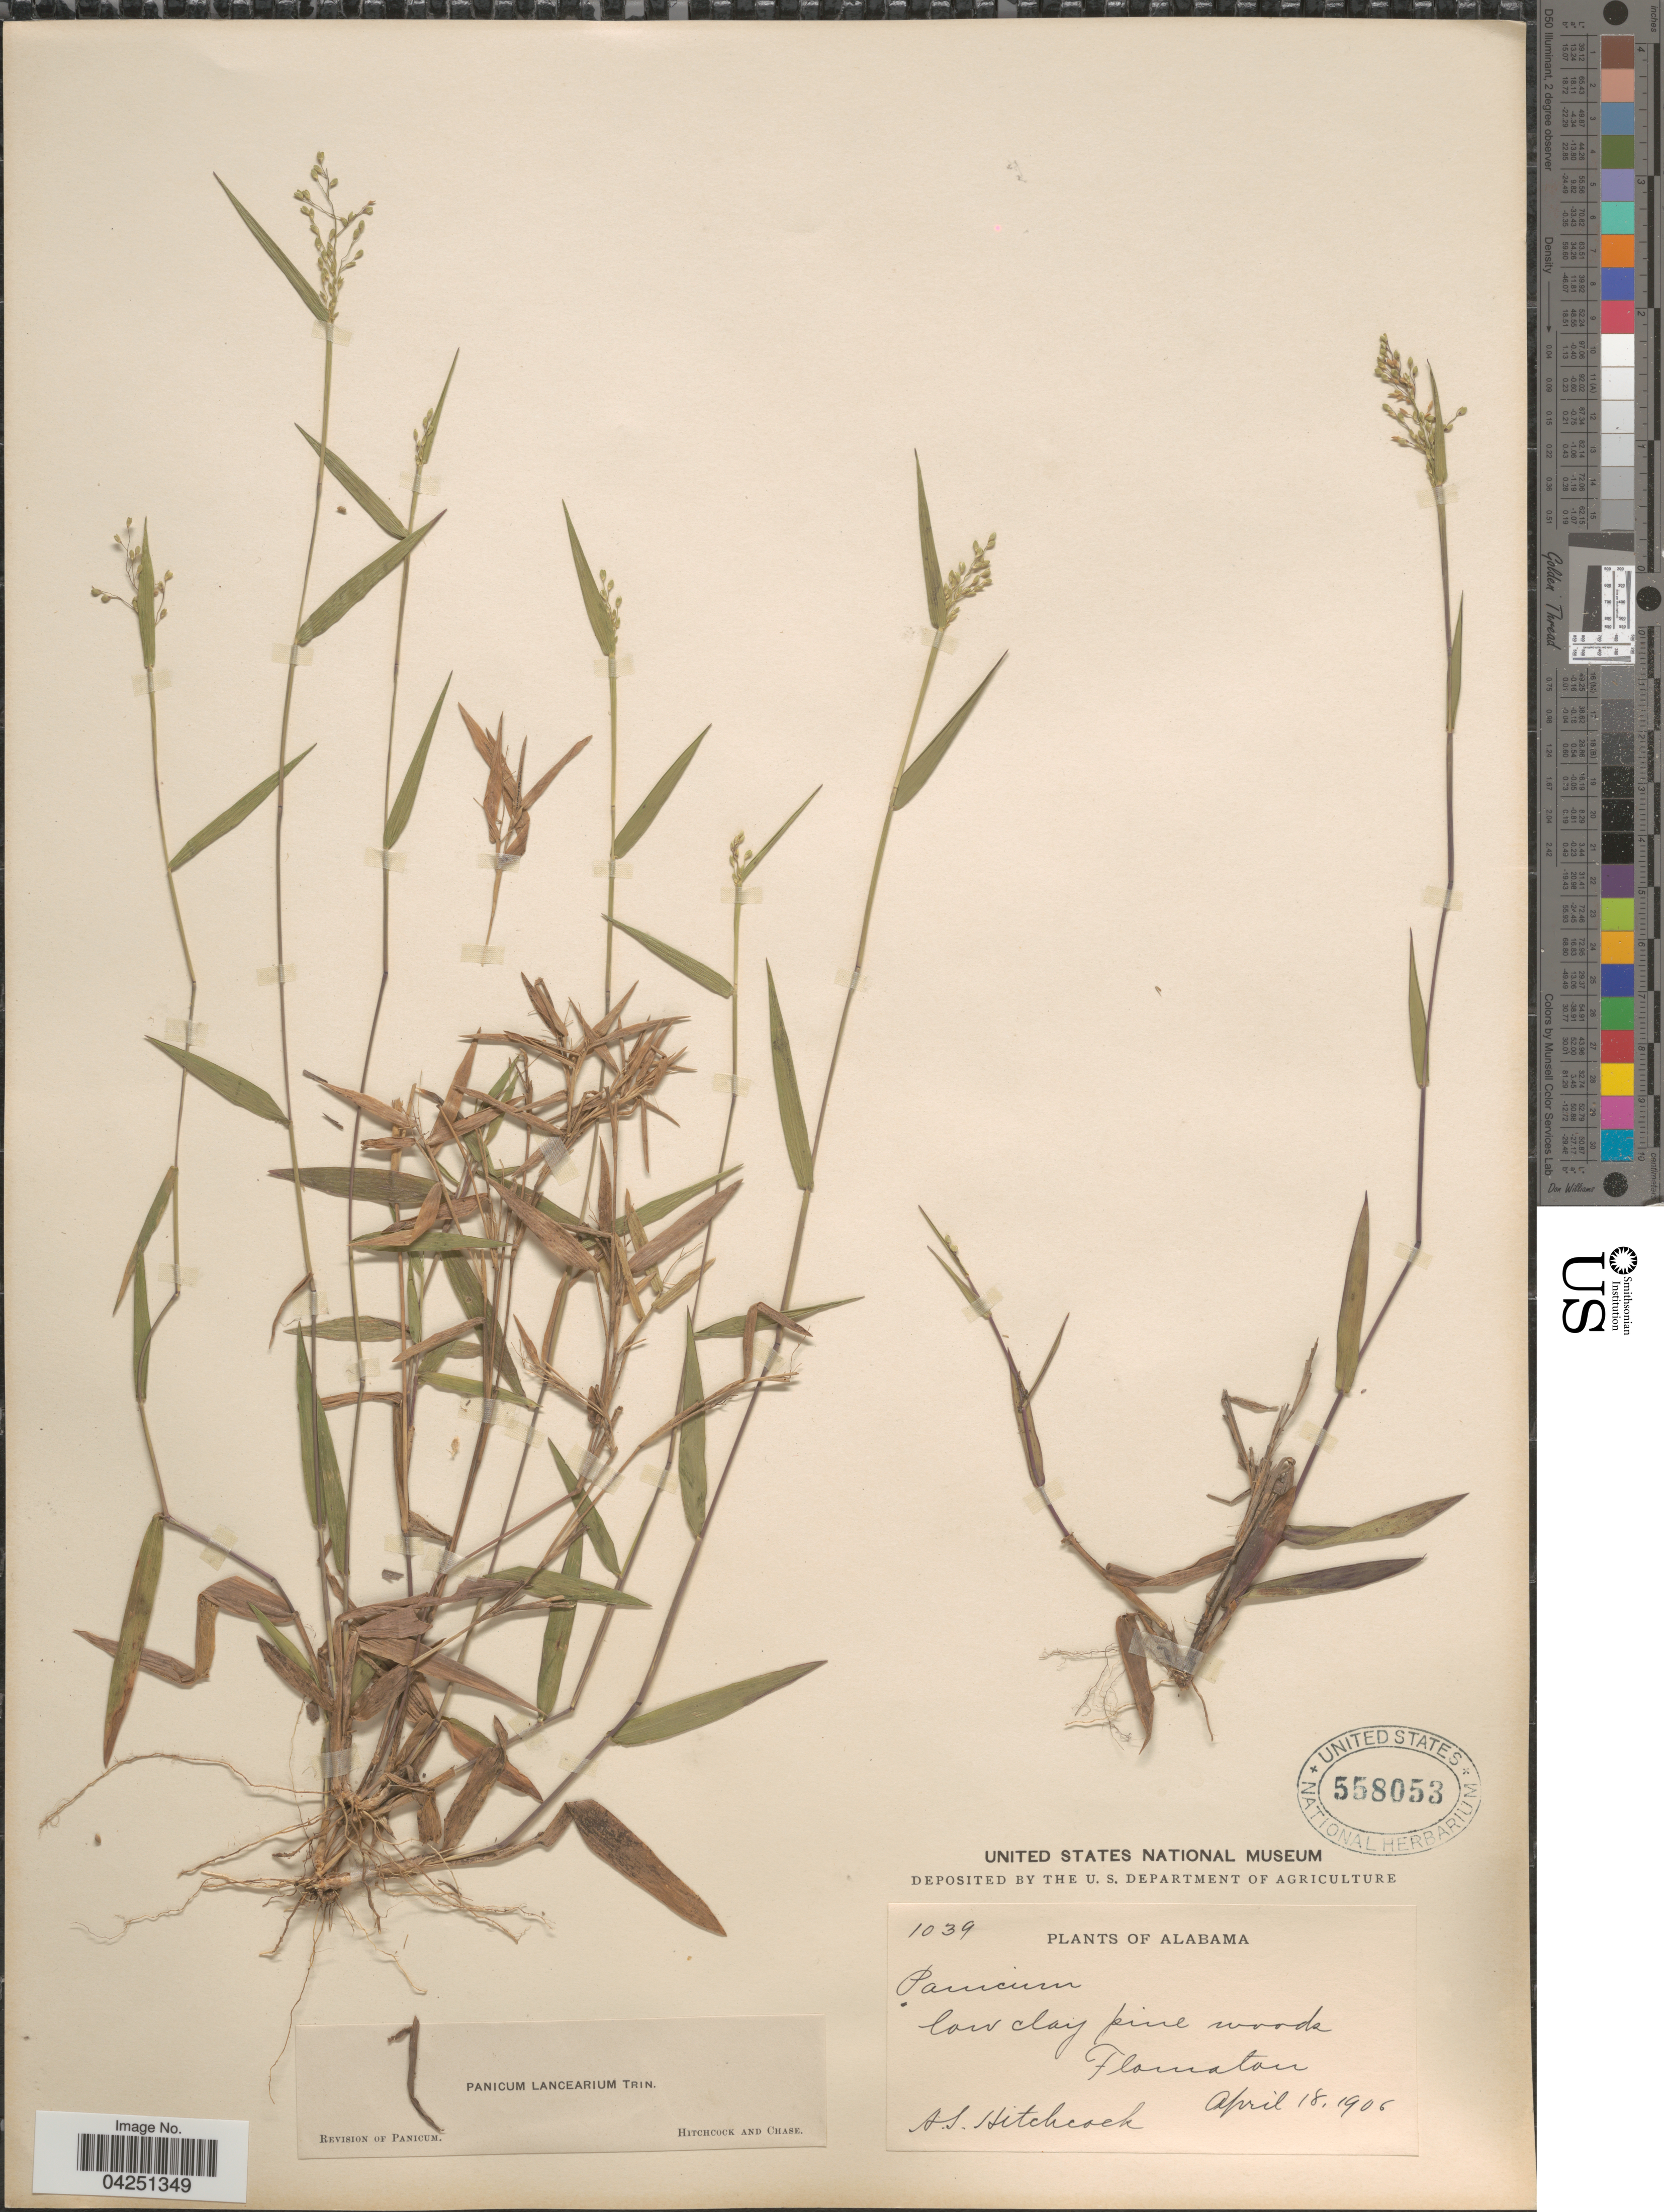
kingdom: Plantae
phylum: Tracheophyta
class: Liliopsida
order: Poales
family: Poaceae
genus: Dichanthelium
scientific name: Dichanthelium acuminatum var. acuminatum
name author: (Sw.) Gould & C.A. Clark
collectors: A. S. Hitchcock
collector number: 1039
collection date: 1906-04-18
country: United States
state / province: Alabama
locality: Low clay pine woods. Flomaton.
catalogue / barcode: US 558053